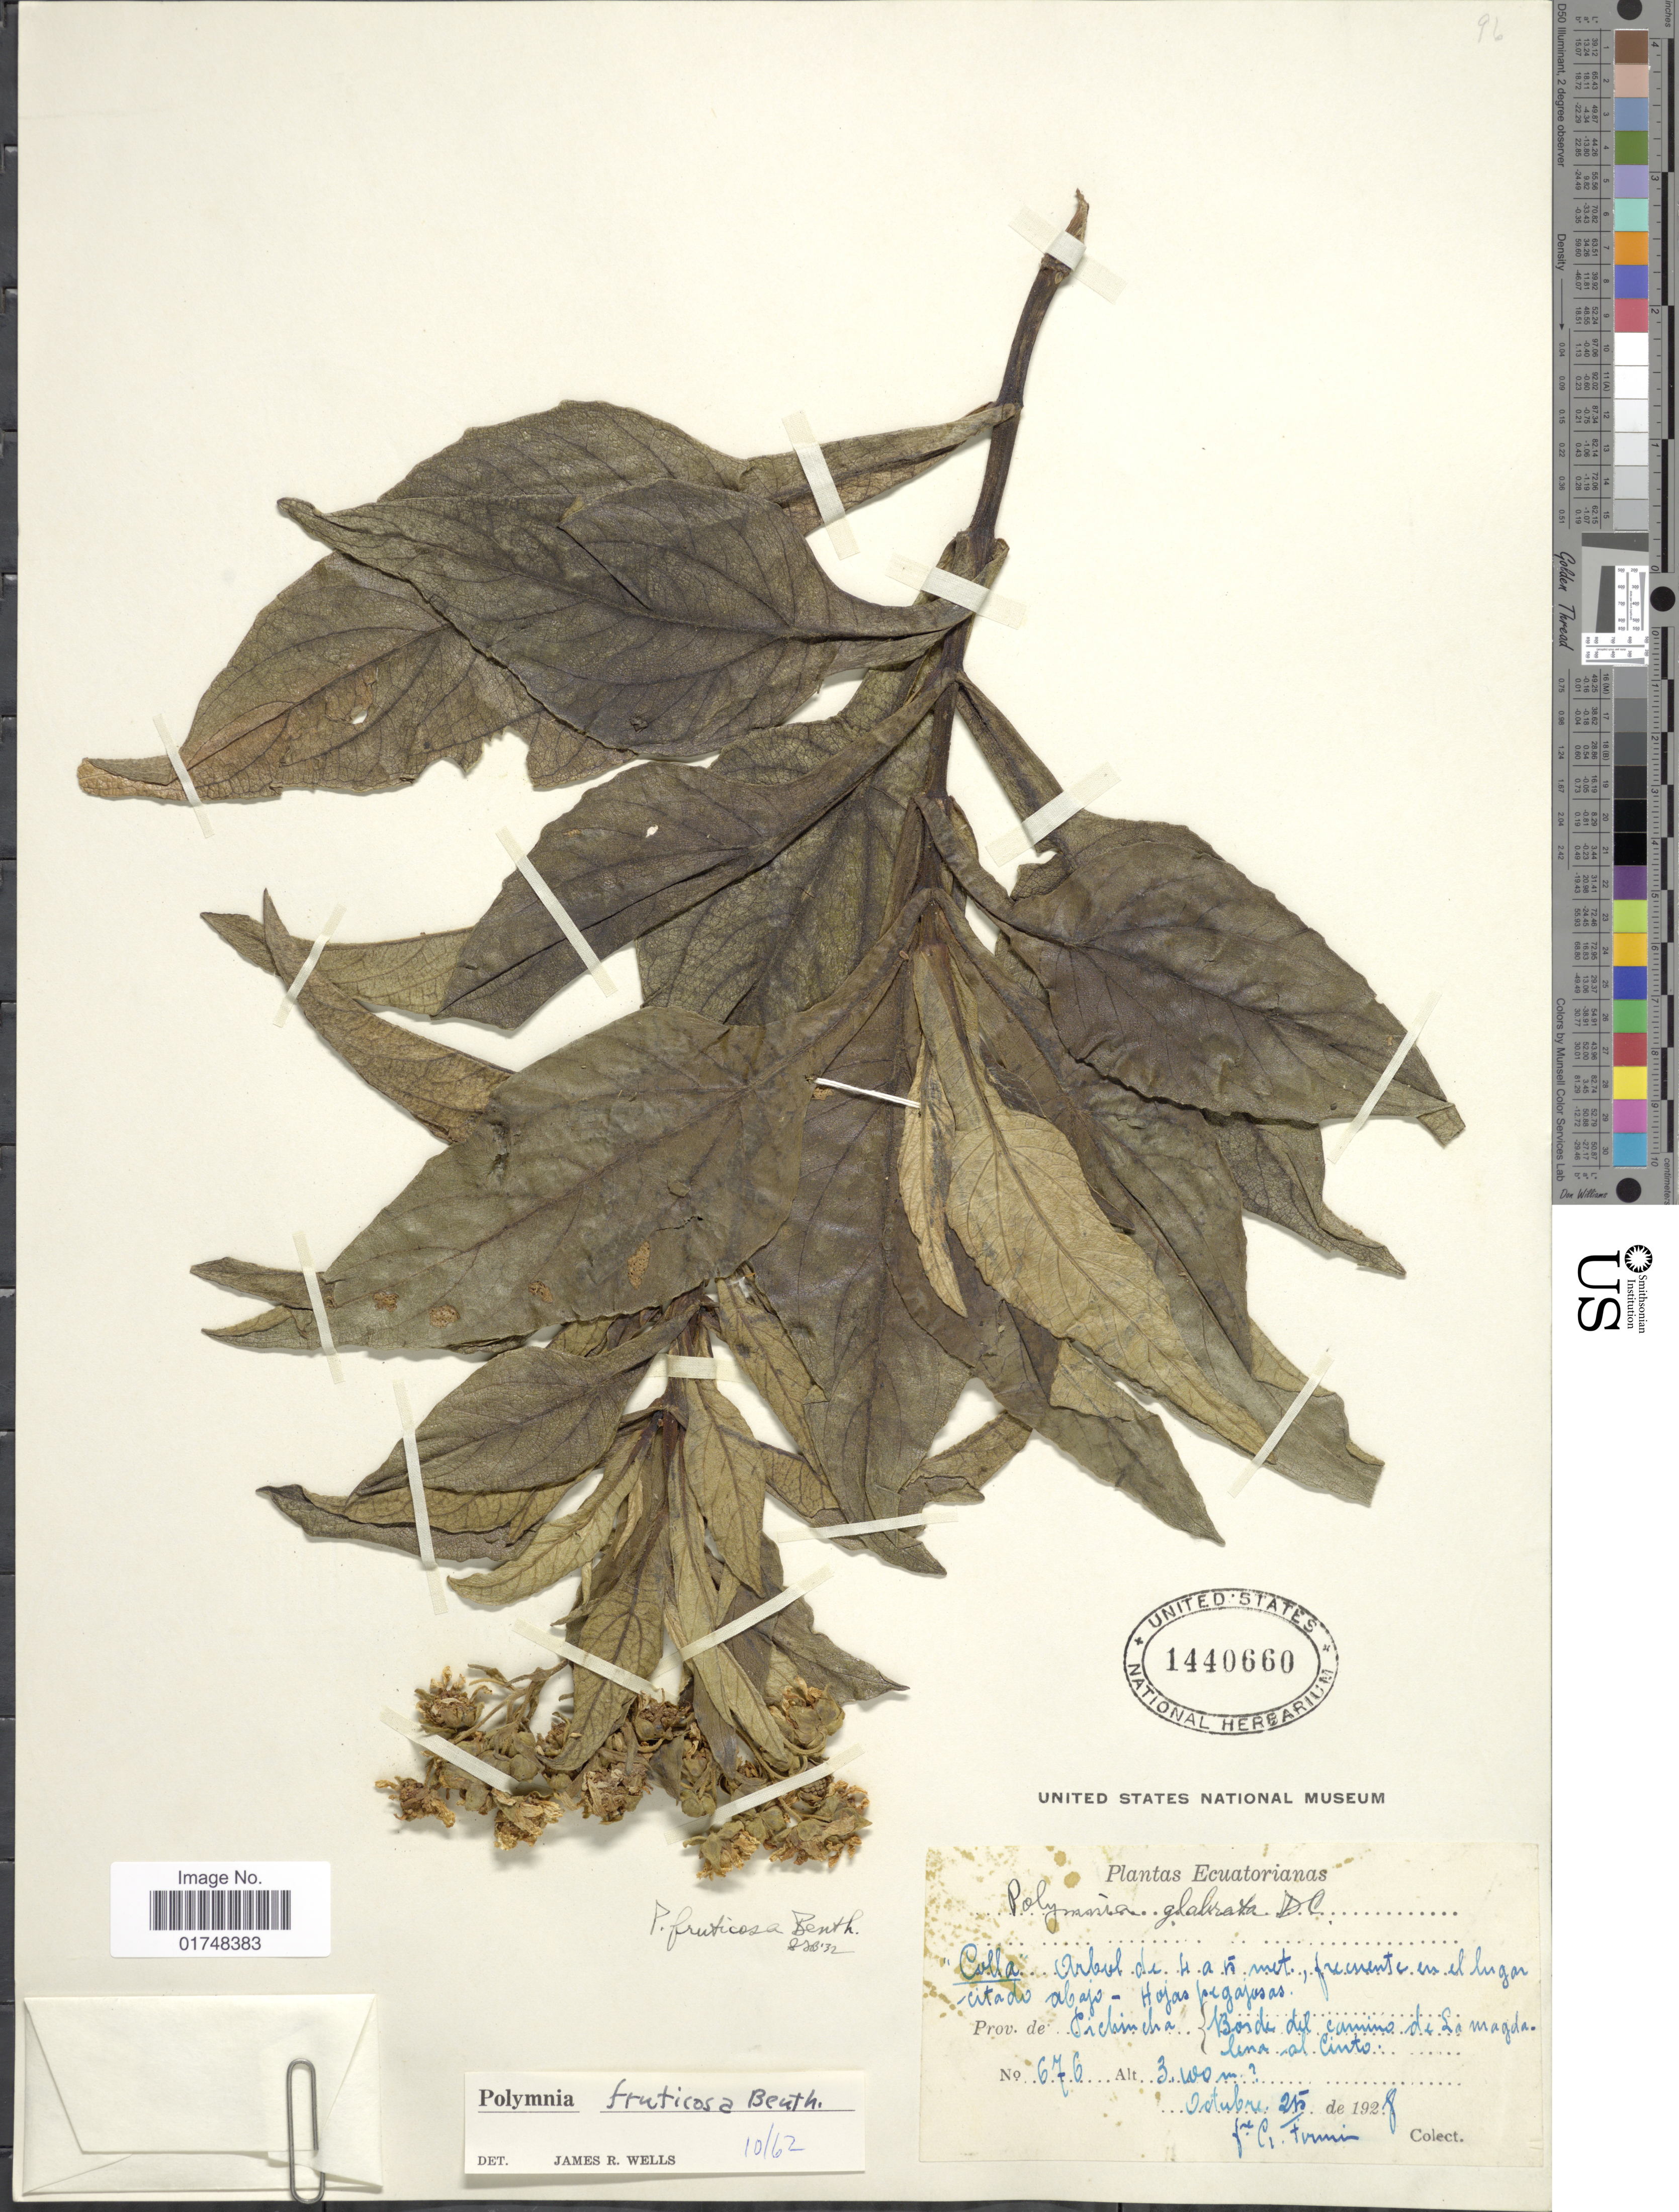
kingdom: Plantae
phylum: Tracheophyta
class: Magnoliopsida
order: Asterales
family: Asteraceae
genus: Smallanthus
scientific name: Smallanthus fruticosus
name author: (Benth.) H. Rob.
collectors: F. Firmin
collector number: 676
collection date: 1928-10-25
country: Ecuador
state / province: Pichincha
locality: Borde del camino de La Magdalena al Cinto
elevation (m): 3100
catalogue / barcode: US 1440660